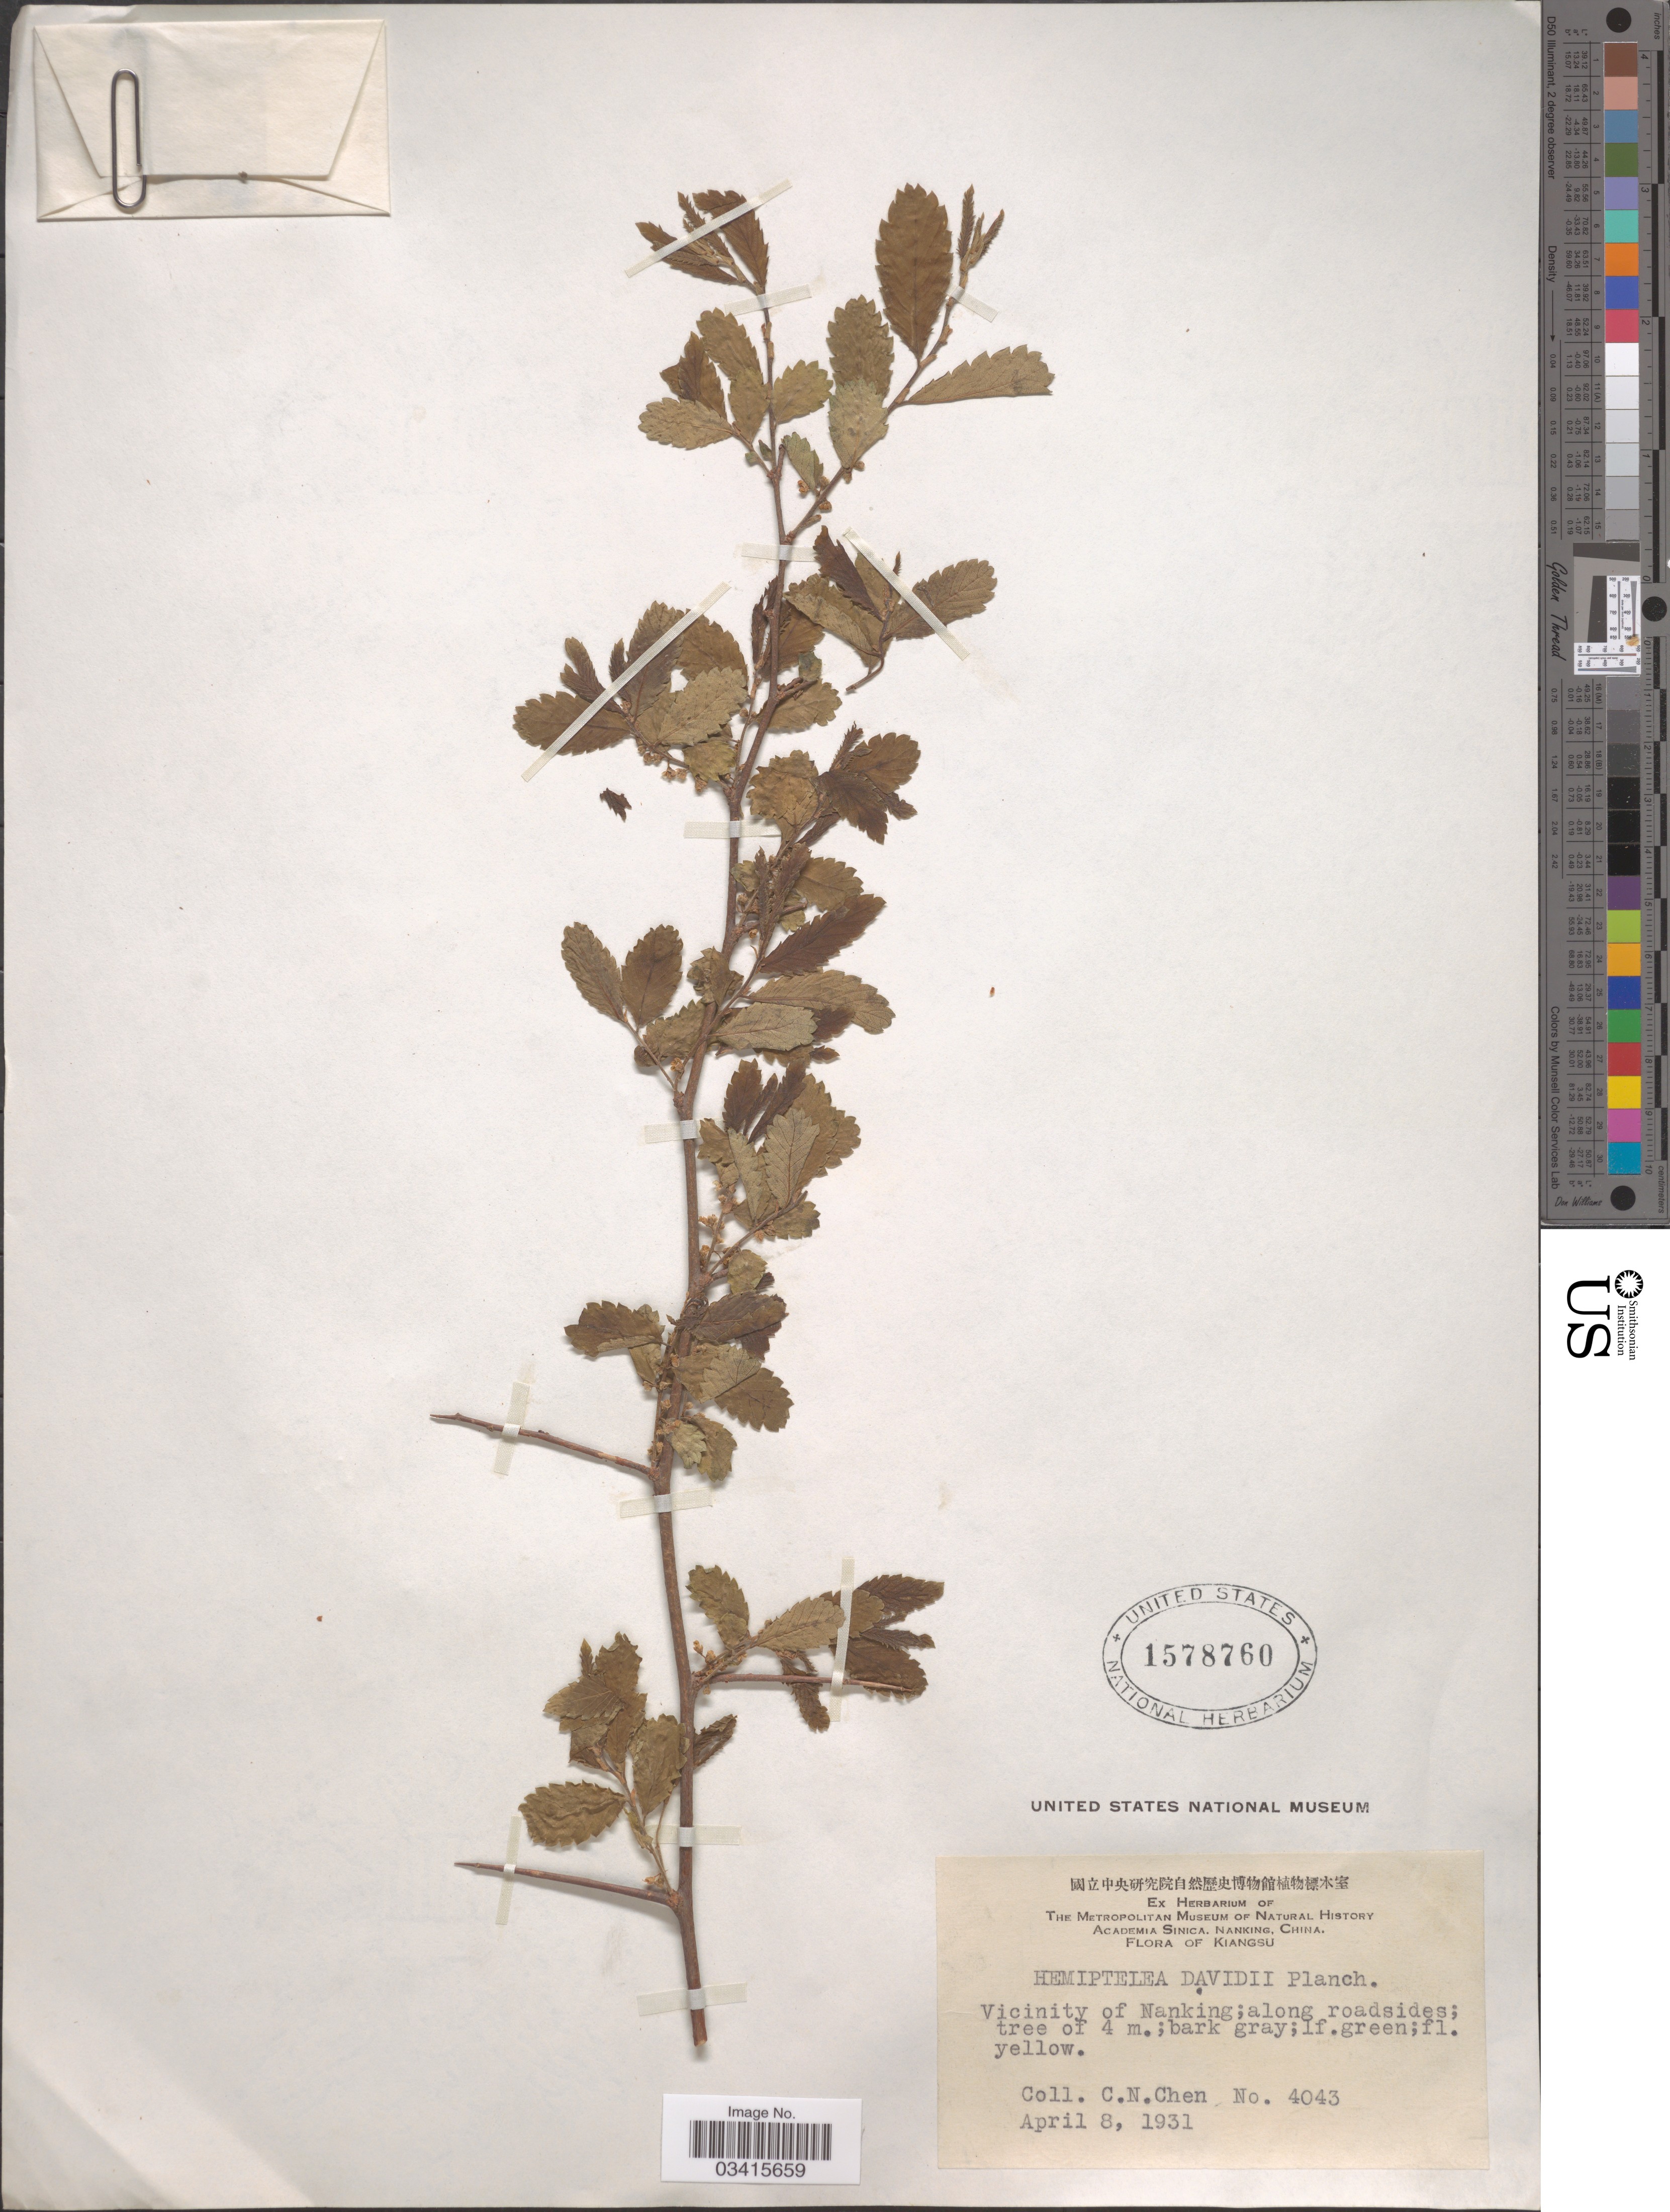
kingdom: Plantae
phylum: Tracheophyta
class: Magnoliopsida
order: Rosales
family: Ulmaceae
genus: Hemiptelea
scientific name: Hemiptelea davidii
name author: (Hance) Planch.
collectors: C. Chen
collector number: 4043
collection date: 1931-04-08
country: China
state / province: Jiangsu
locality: Kiangsu. Vicinity of Nanking.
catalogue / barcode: US 1578760